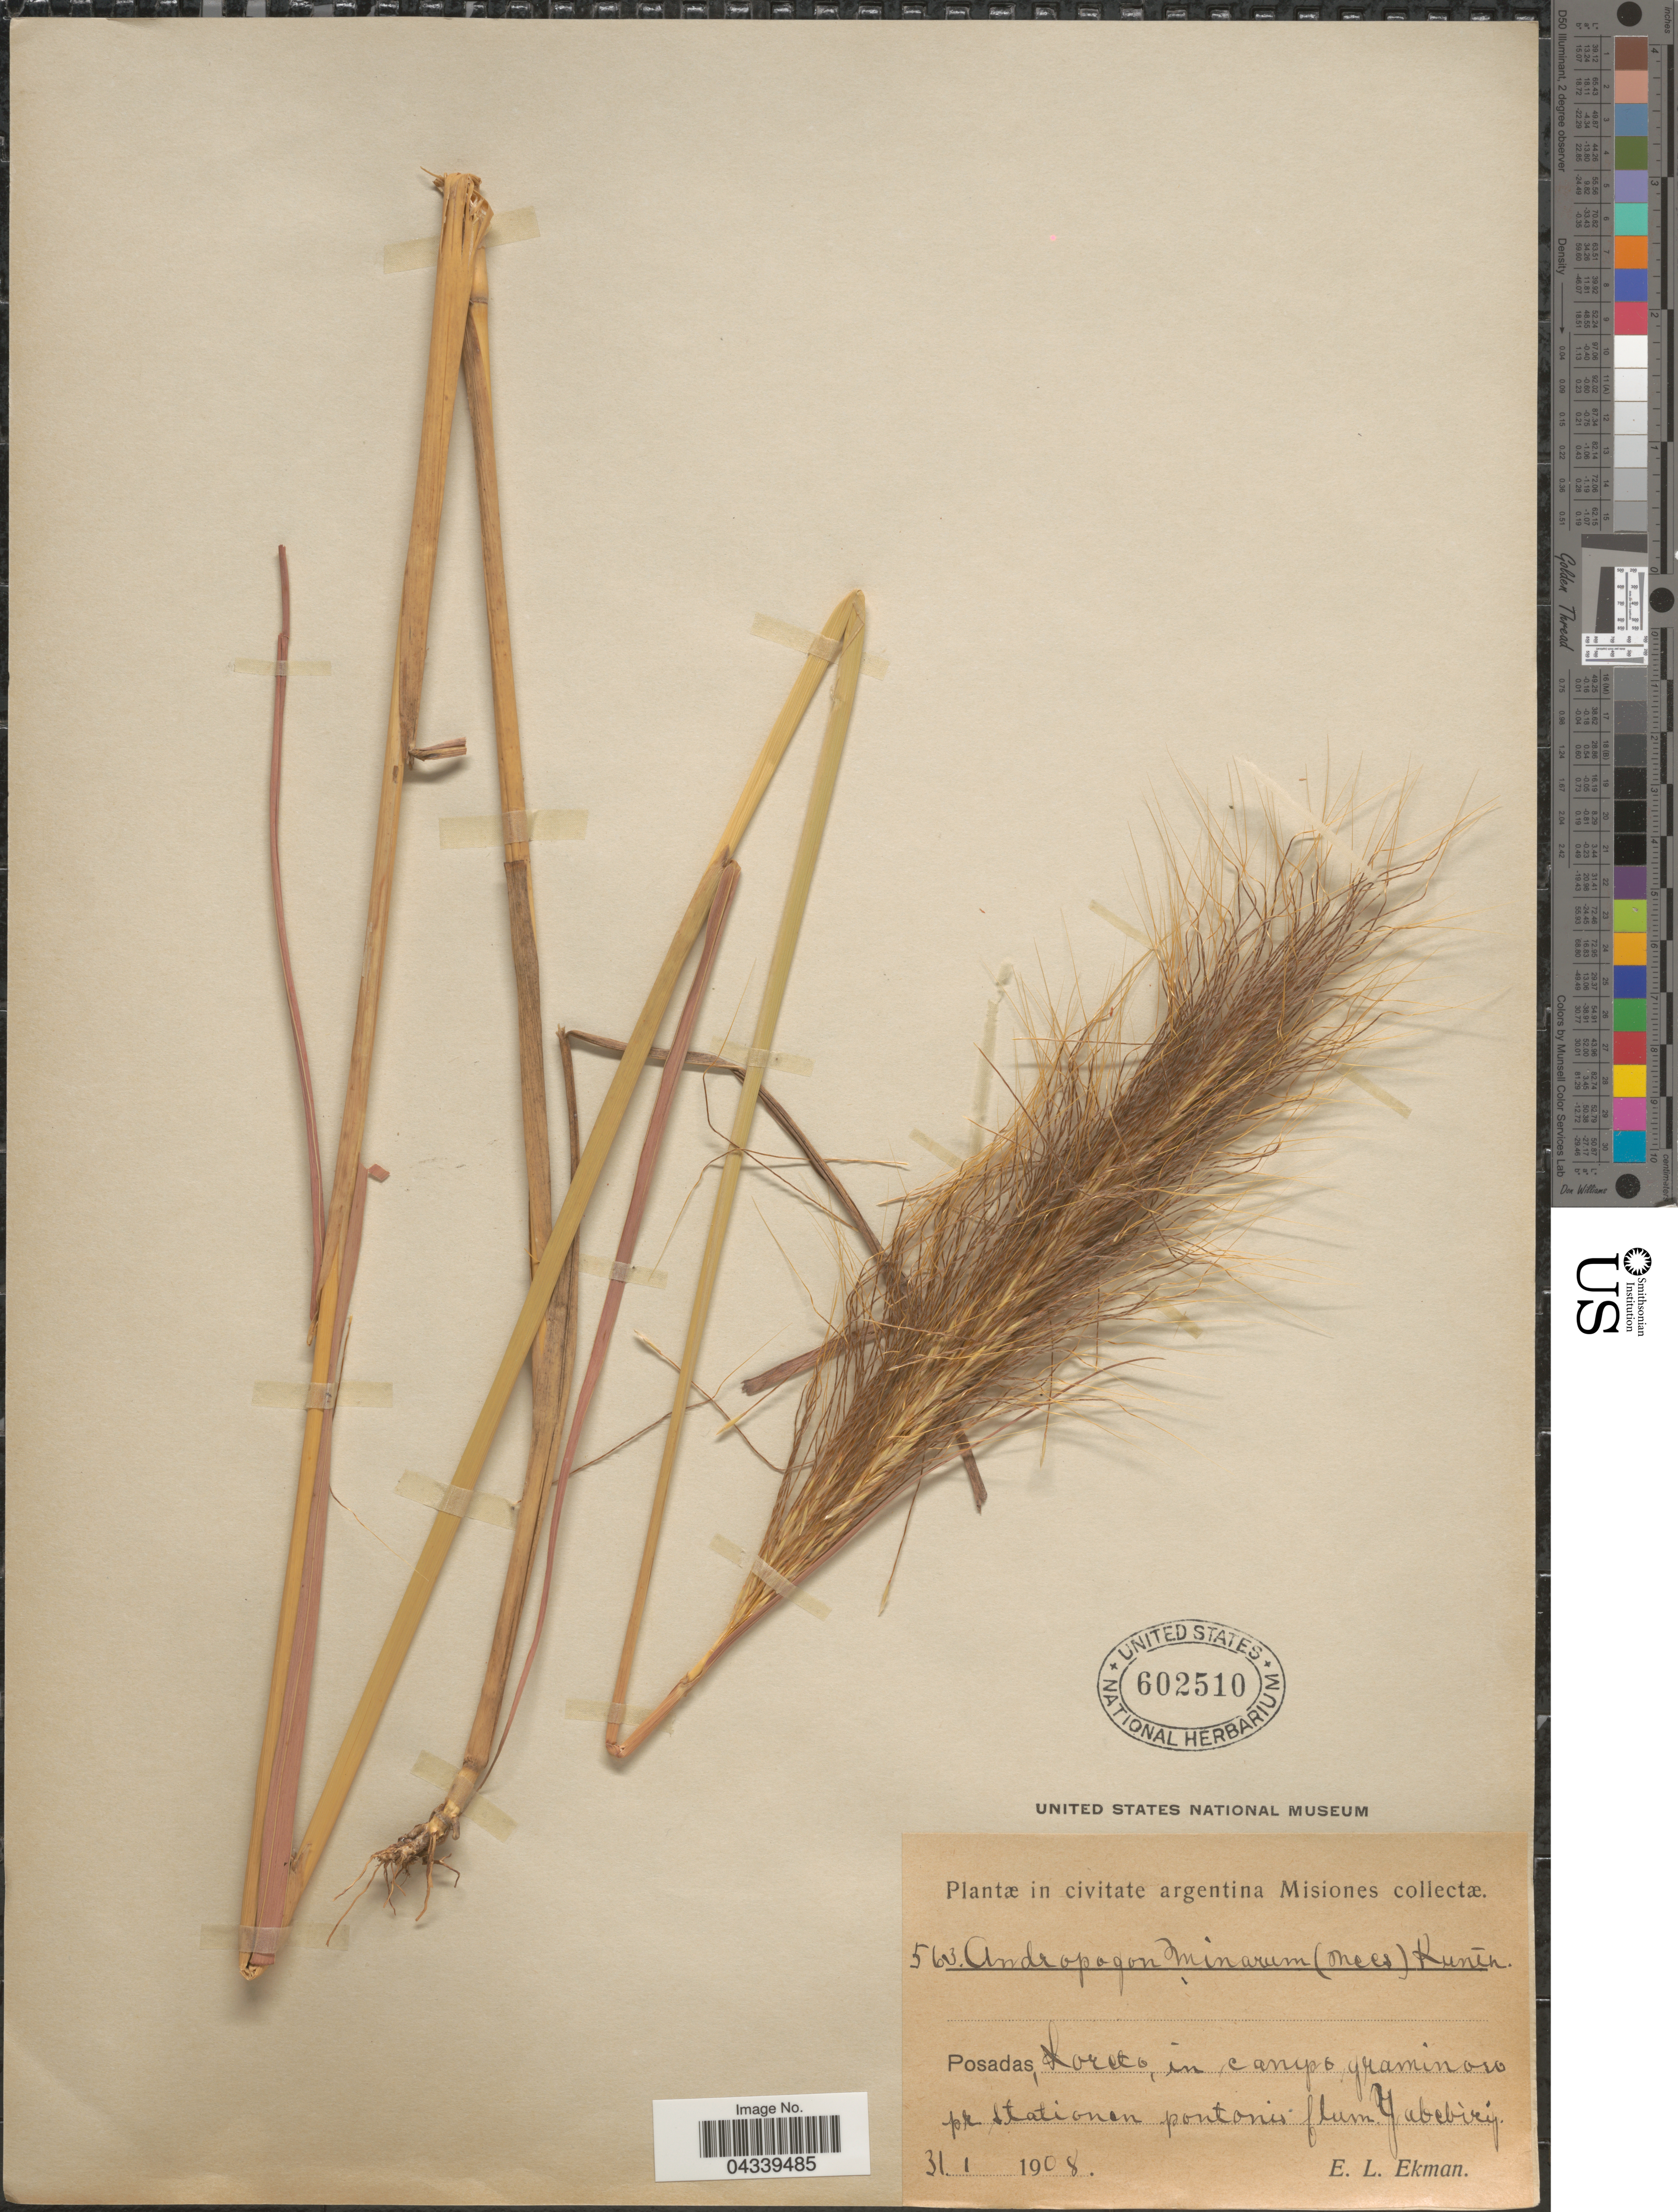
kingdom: Plantae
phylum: Tracheophyta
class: Liliopsida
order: Poales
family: Poaceae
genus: Sorghastrum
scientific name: Sorghastrum minarum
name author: (Nees) Hitchc.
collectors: E. L. Ekman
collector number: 563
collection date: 1908-01-31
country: Argentina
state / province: Misiones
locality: In civitate argentina Misiones. Posadas, Loreto, in campo graminoso pr. stationem pontonio flum Yabebiry.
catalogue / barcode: US 602510